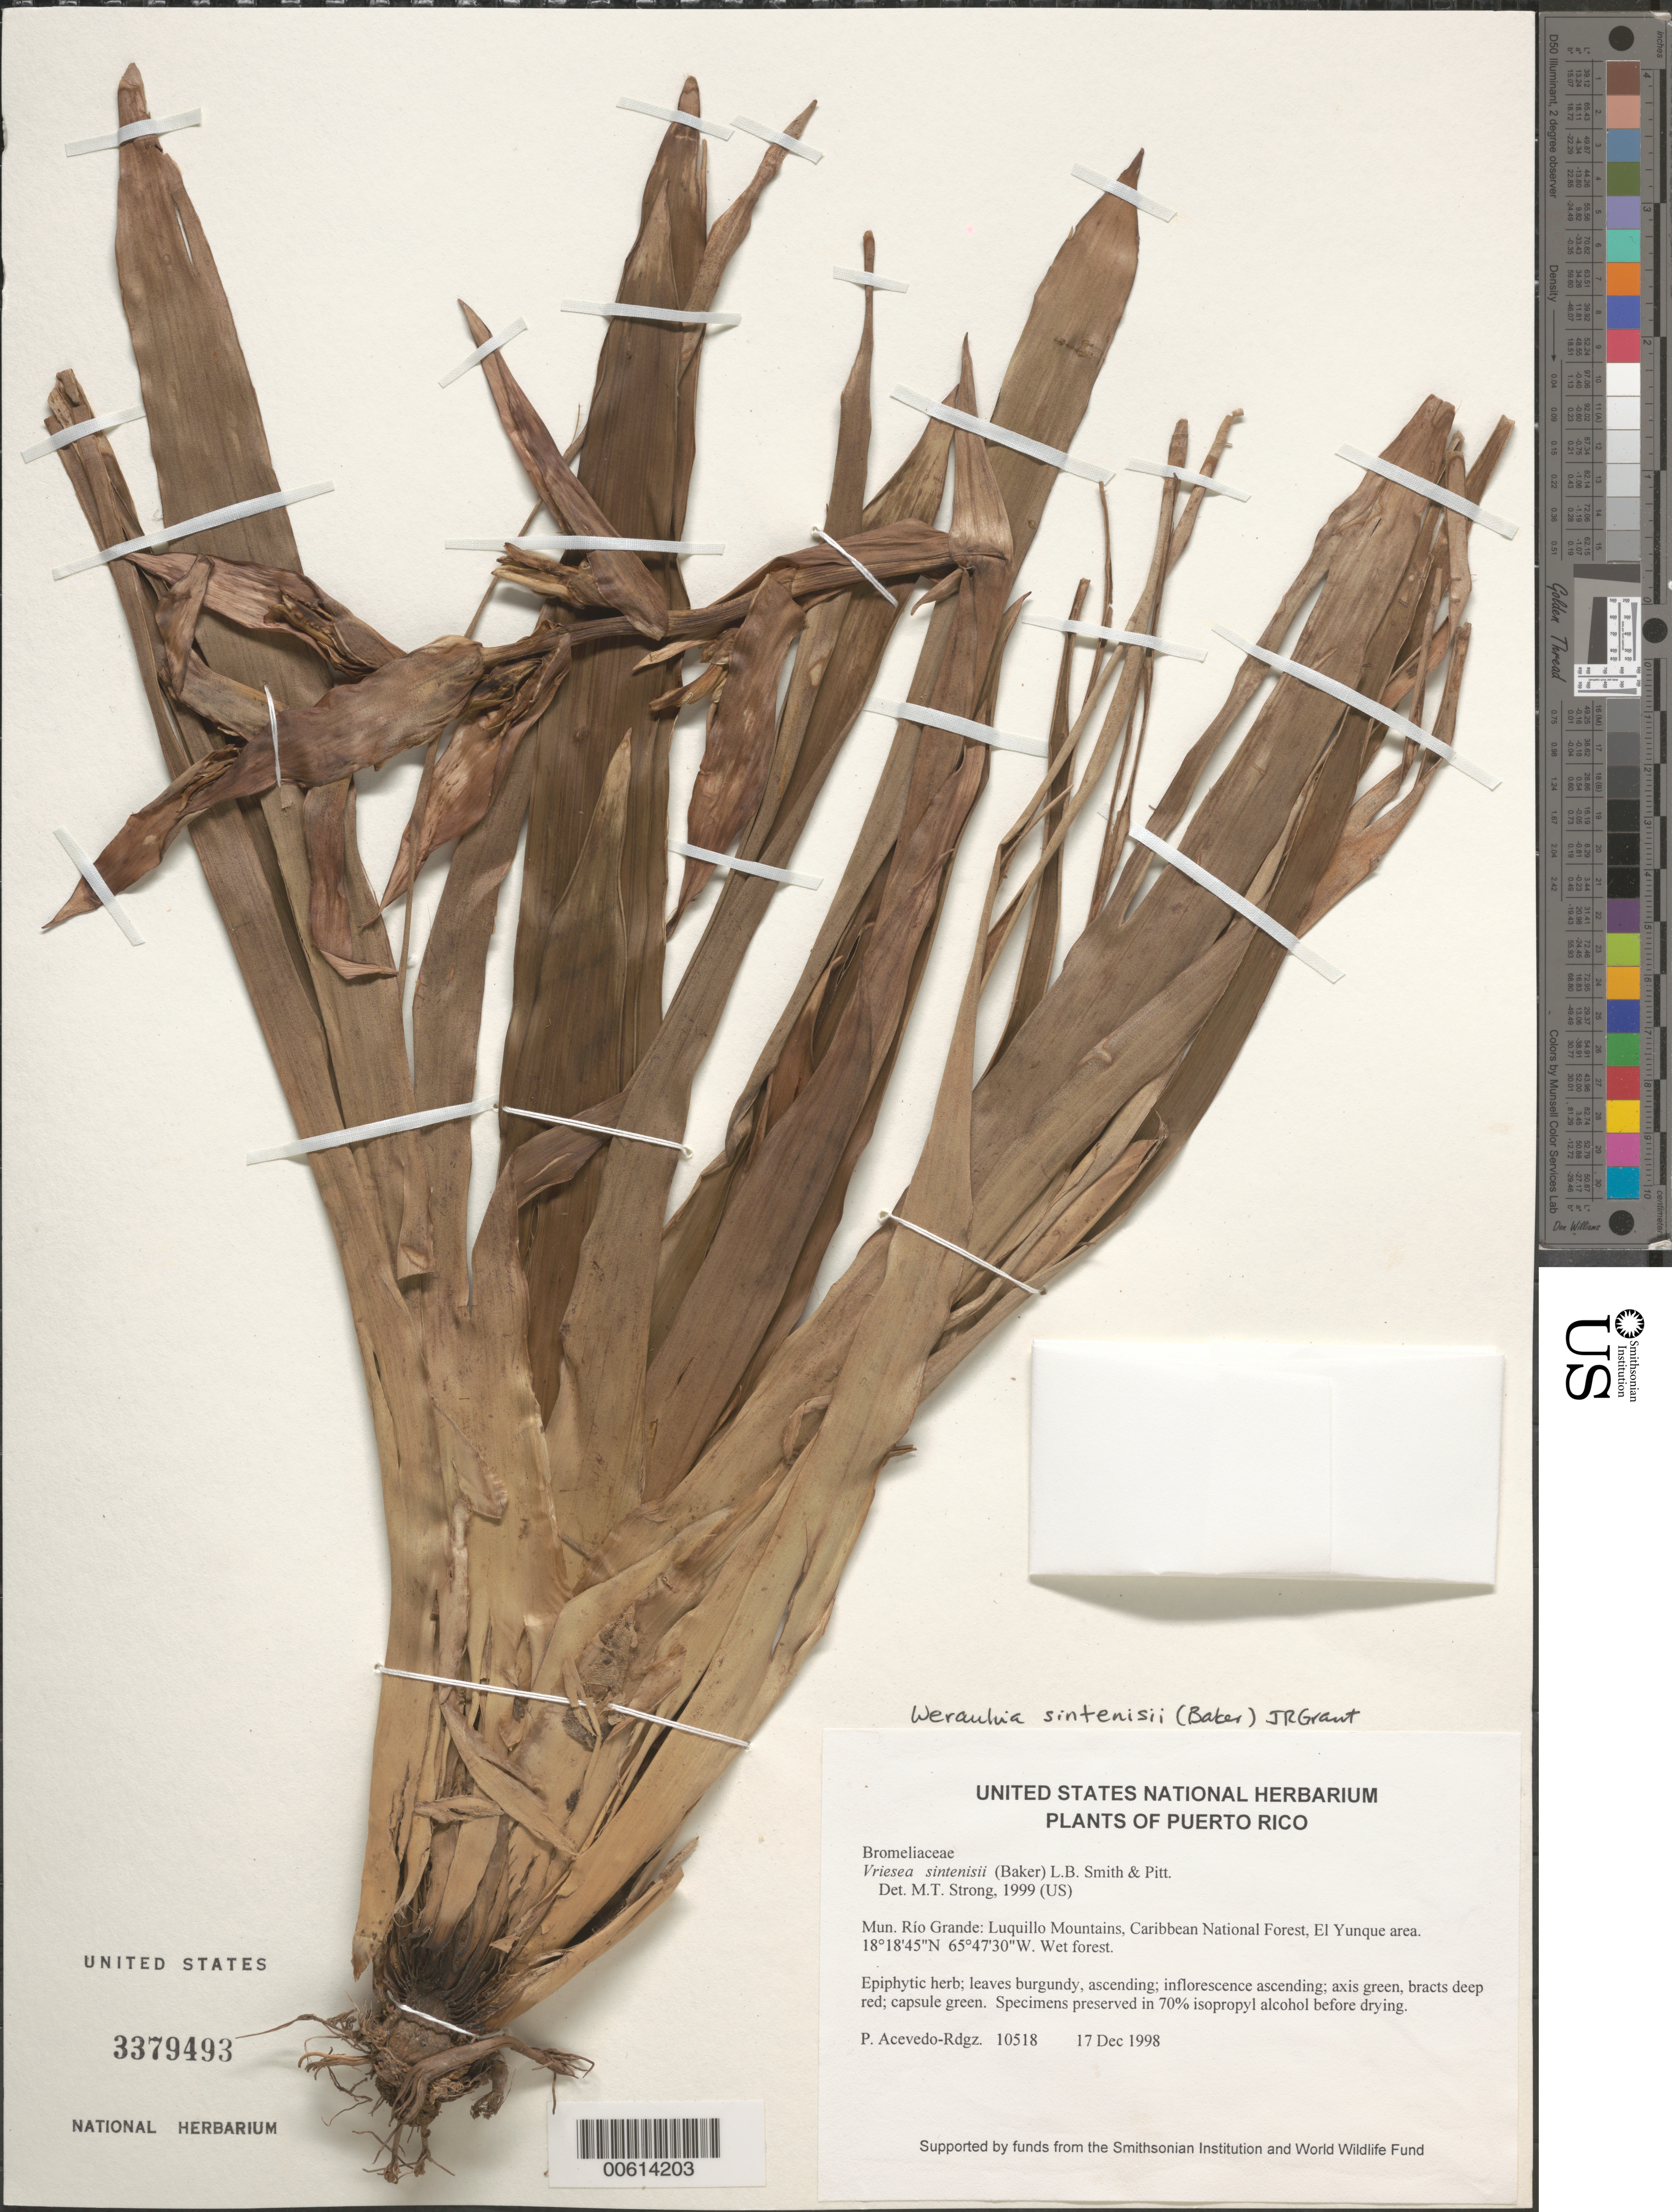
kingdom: Plantae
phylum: Tracheophyta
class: Liliopsida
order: Poales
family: Bromeliaceae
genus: Vriesea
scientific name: Vriesea sintenisii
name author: (Baker) L.B. Sm. & Pittendr.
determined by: Strong, M. T., (US), Smithsonian Institution - National Museum of Natural History (UNITED STATES)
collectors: P. Acevedo-Rodr.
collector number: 10518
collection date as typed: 17 Dec 1998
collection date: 1998-12-17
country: Puerto Rico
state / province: Río Grande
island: Puerto Rico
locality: Río Grande: Luquillo Mountains, Caribbean National Forest, El Yunque area.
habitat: Wet forest.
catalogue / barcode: US 3379493